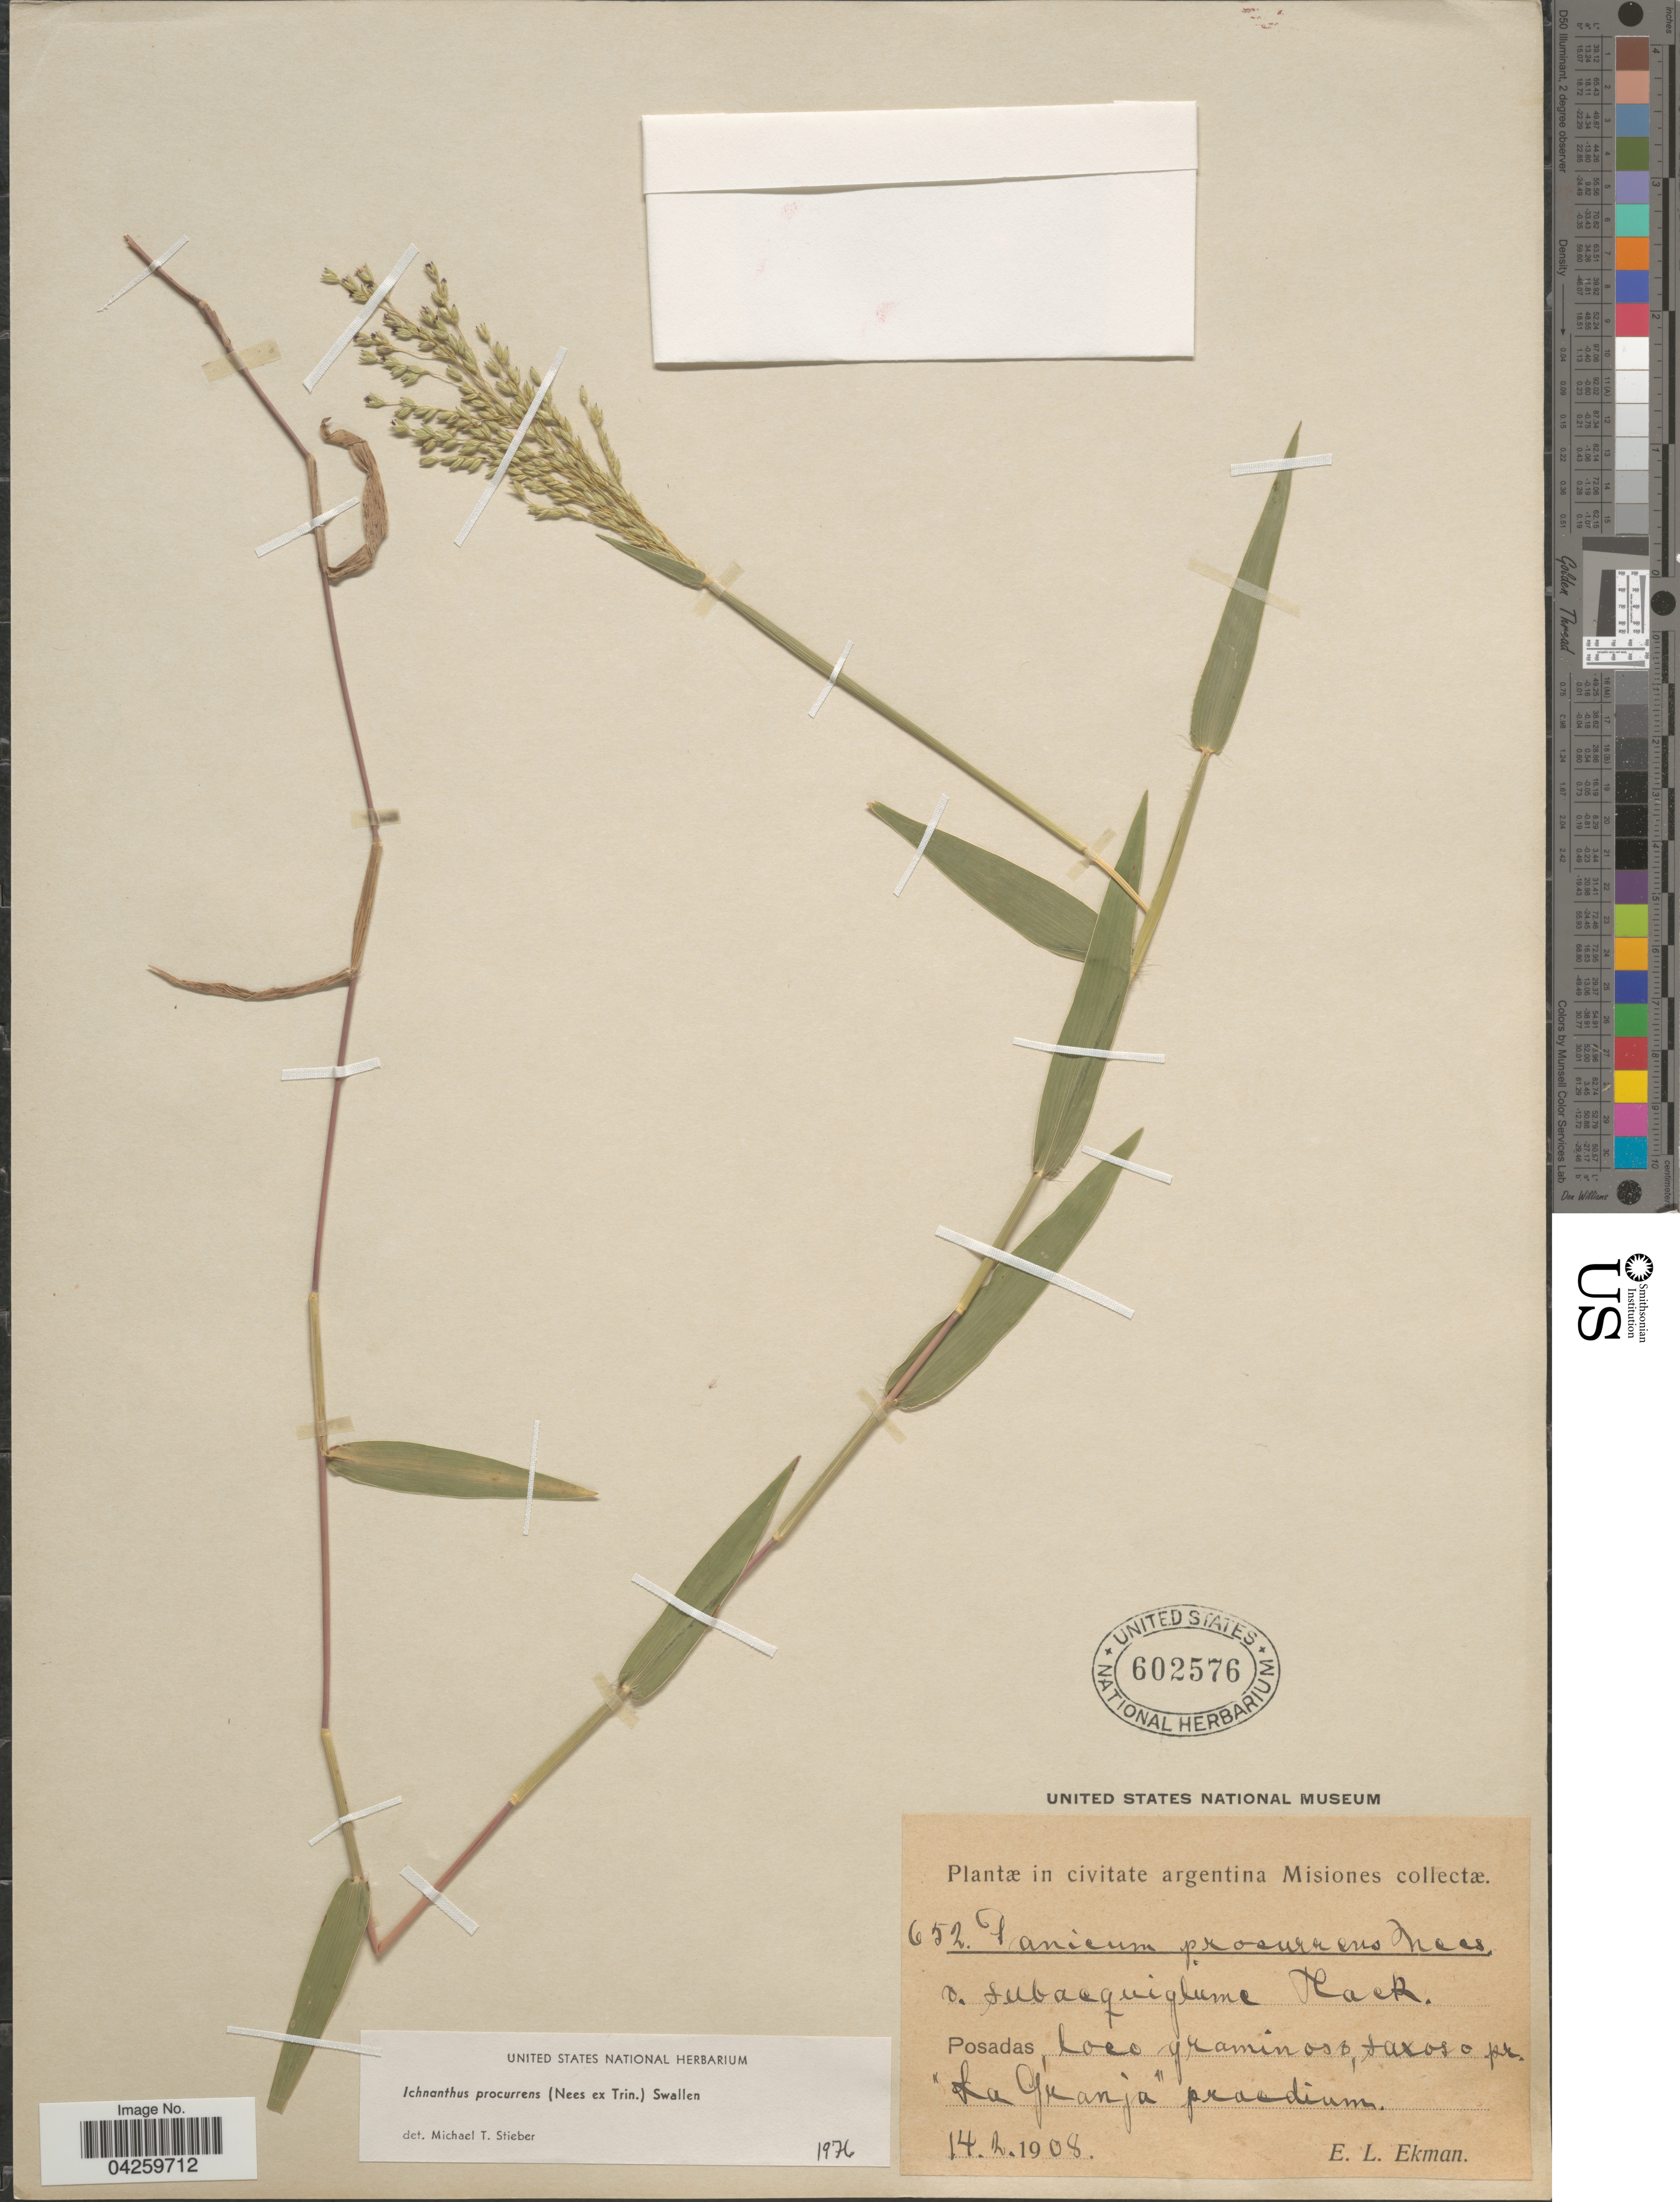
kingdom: Plantae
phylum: Tracheophyta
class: Liliopsida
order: Poales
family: Poaceae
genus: Ichnanthus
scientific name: Ichnanthus procurrens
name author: (Nees ex Trin.) Swallen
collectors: E. L. Ekman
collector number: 652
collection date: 1908-02-14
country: Argentina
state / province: Misiones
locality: Posadas, loco graminoso.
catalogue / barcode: US 602576